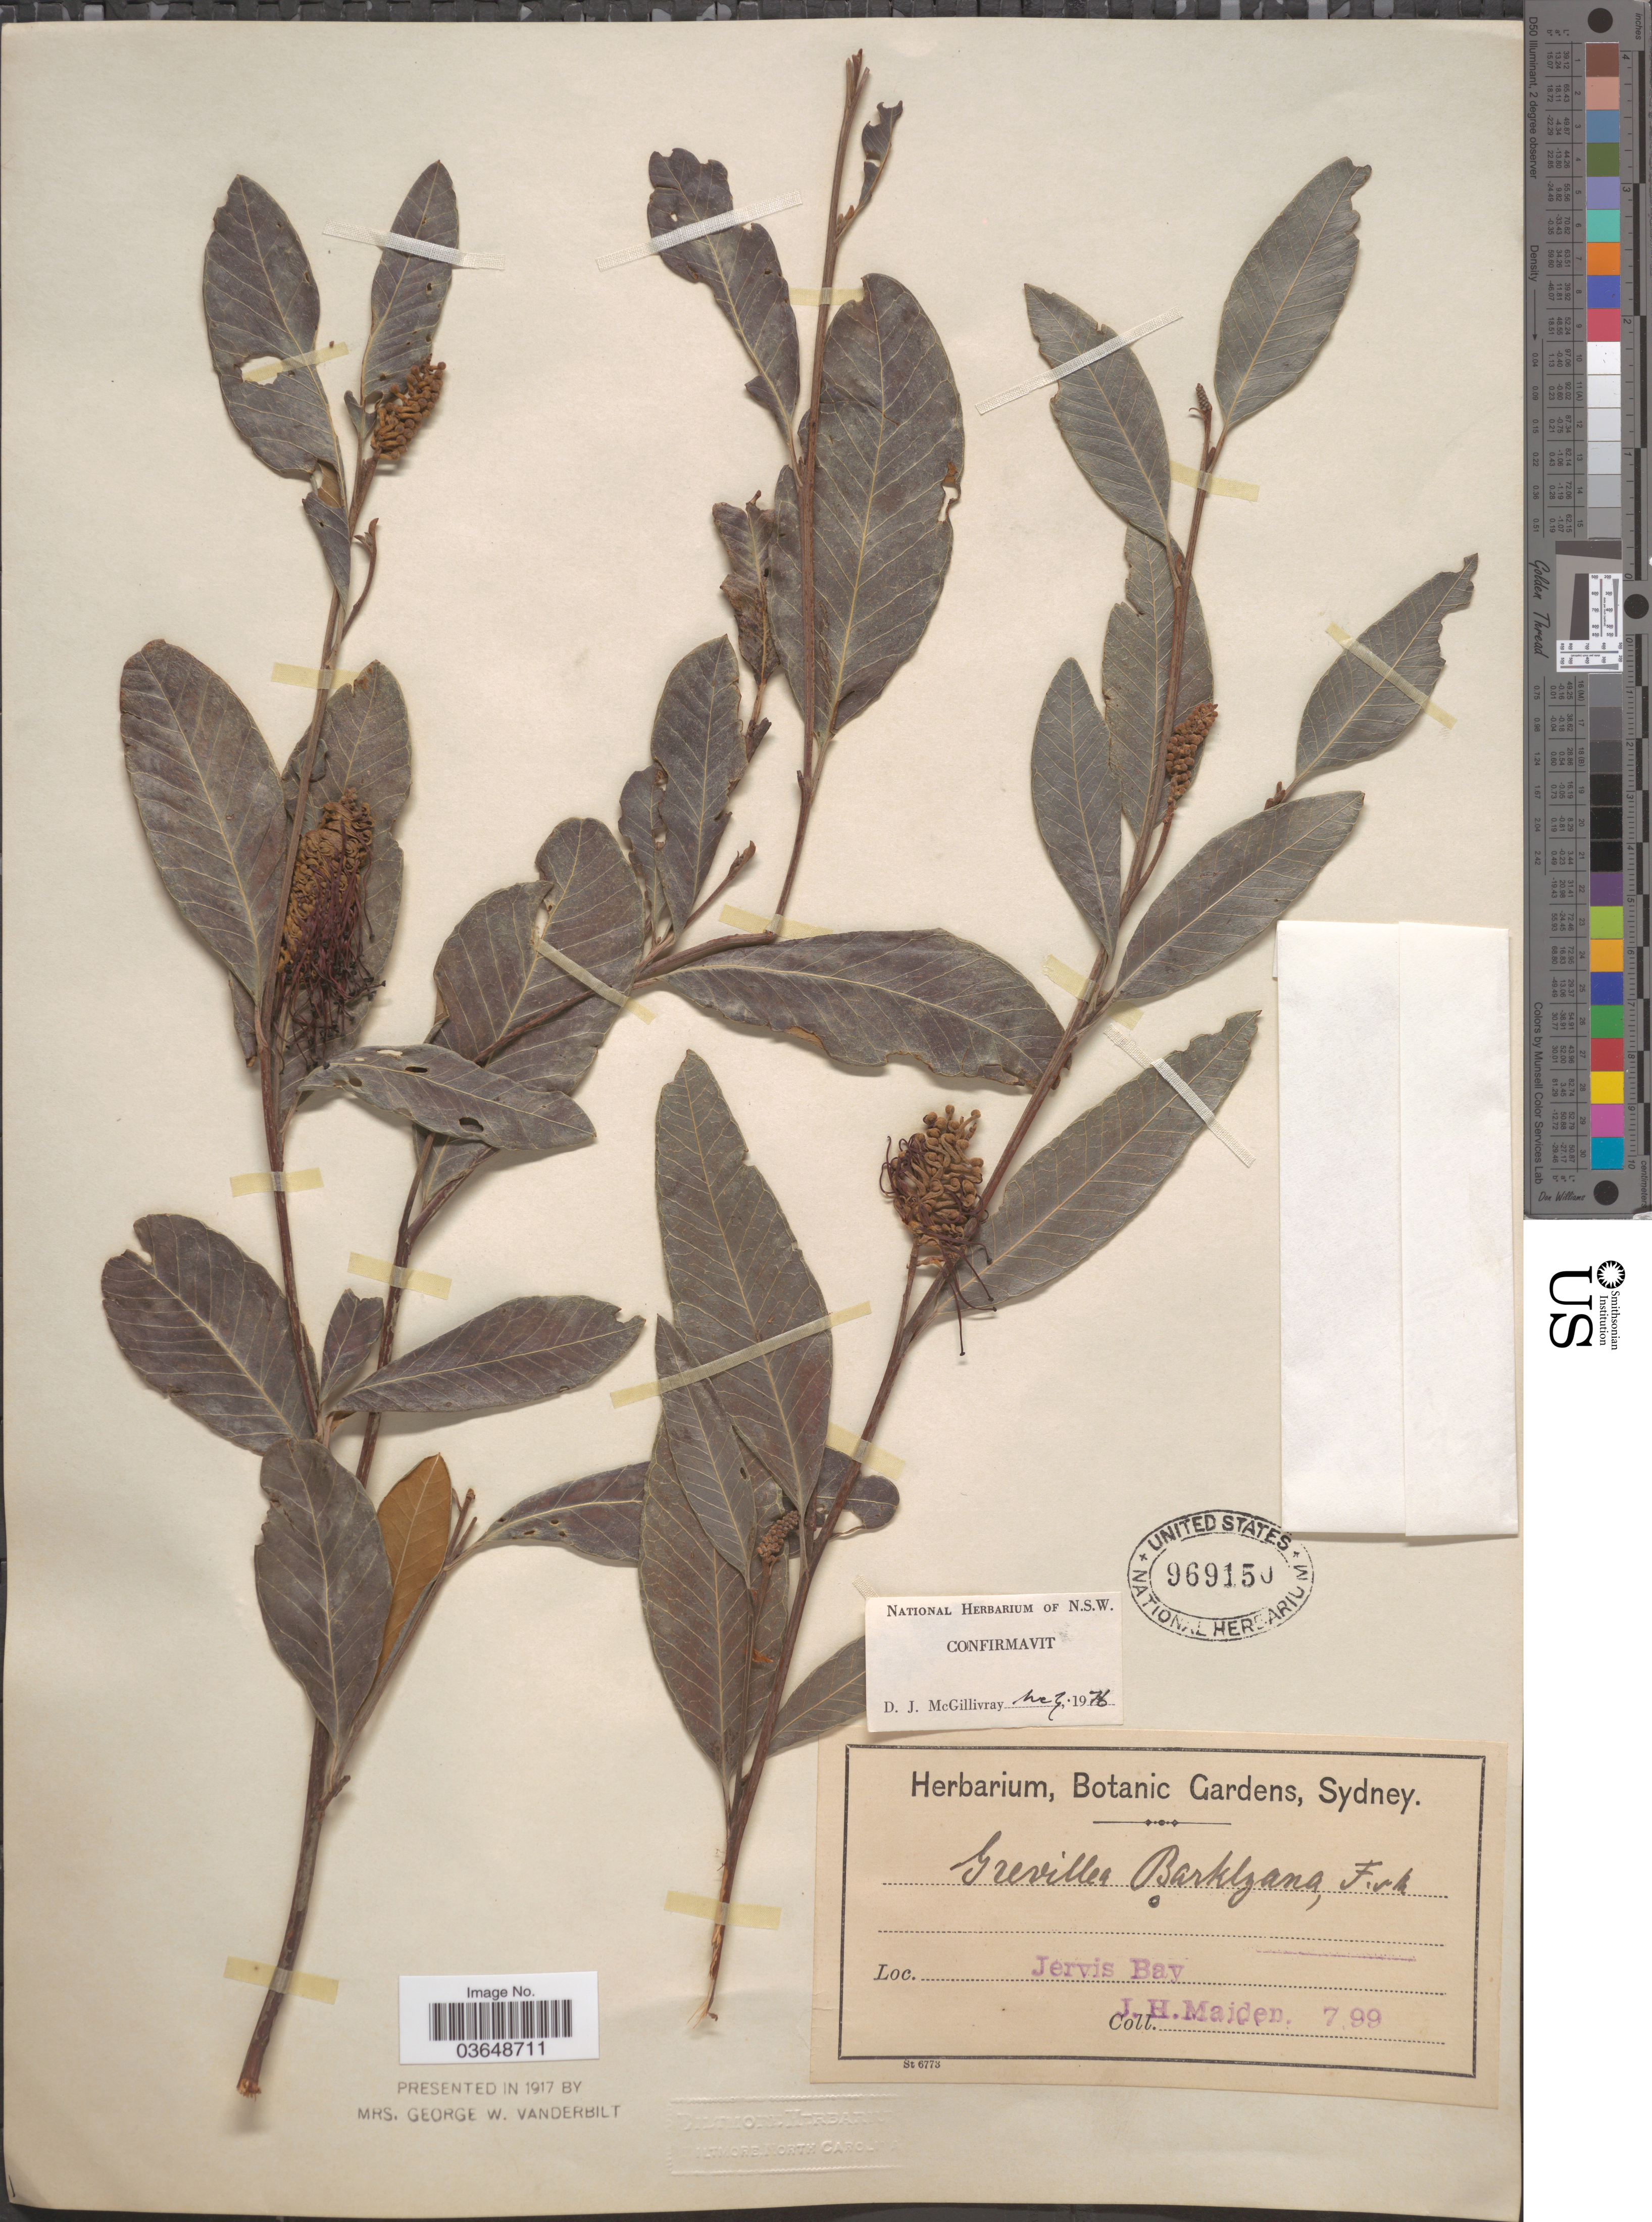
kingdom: Plantae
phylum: Tracheophyta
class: Magnoliopsida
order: Proteales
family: Proteaceae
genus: Grevillea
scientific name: Grevillea barklyana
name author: F. Muell. ex Benth.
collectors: J. Maiden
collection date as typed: Transcribed d/m/y: /7/99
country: Australia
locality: Jervis Bay.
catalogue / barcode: US 969150